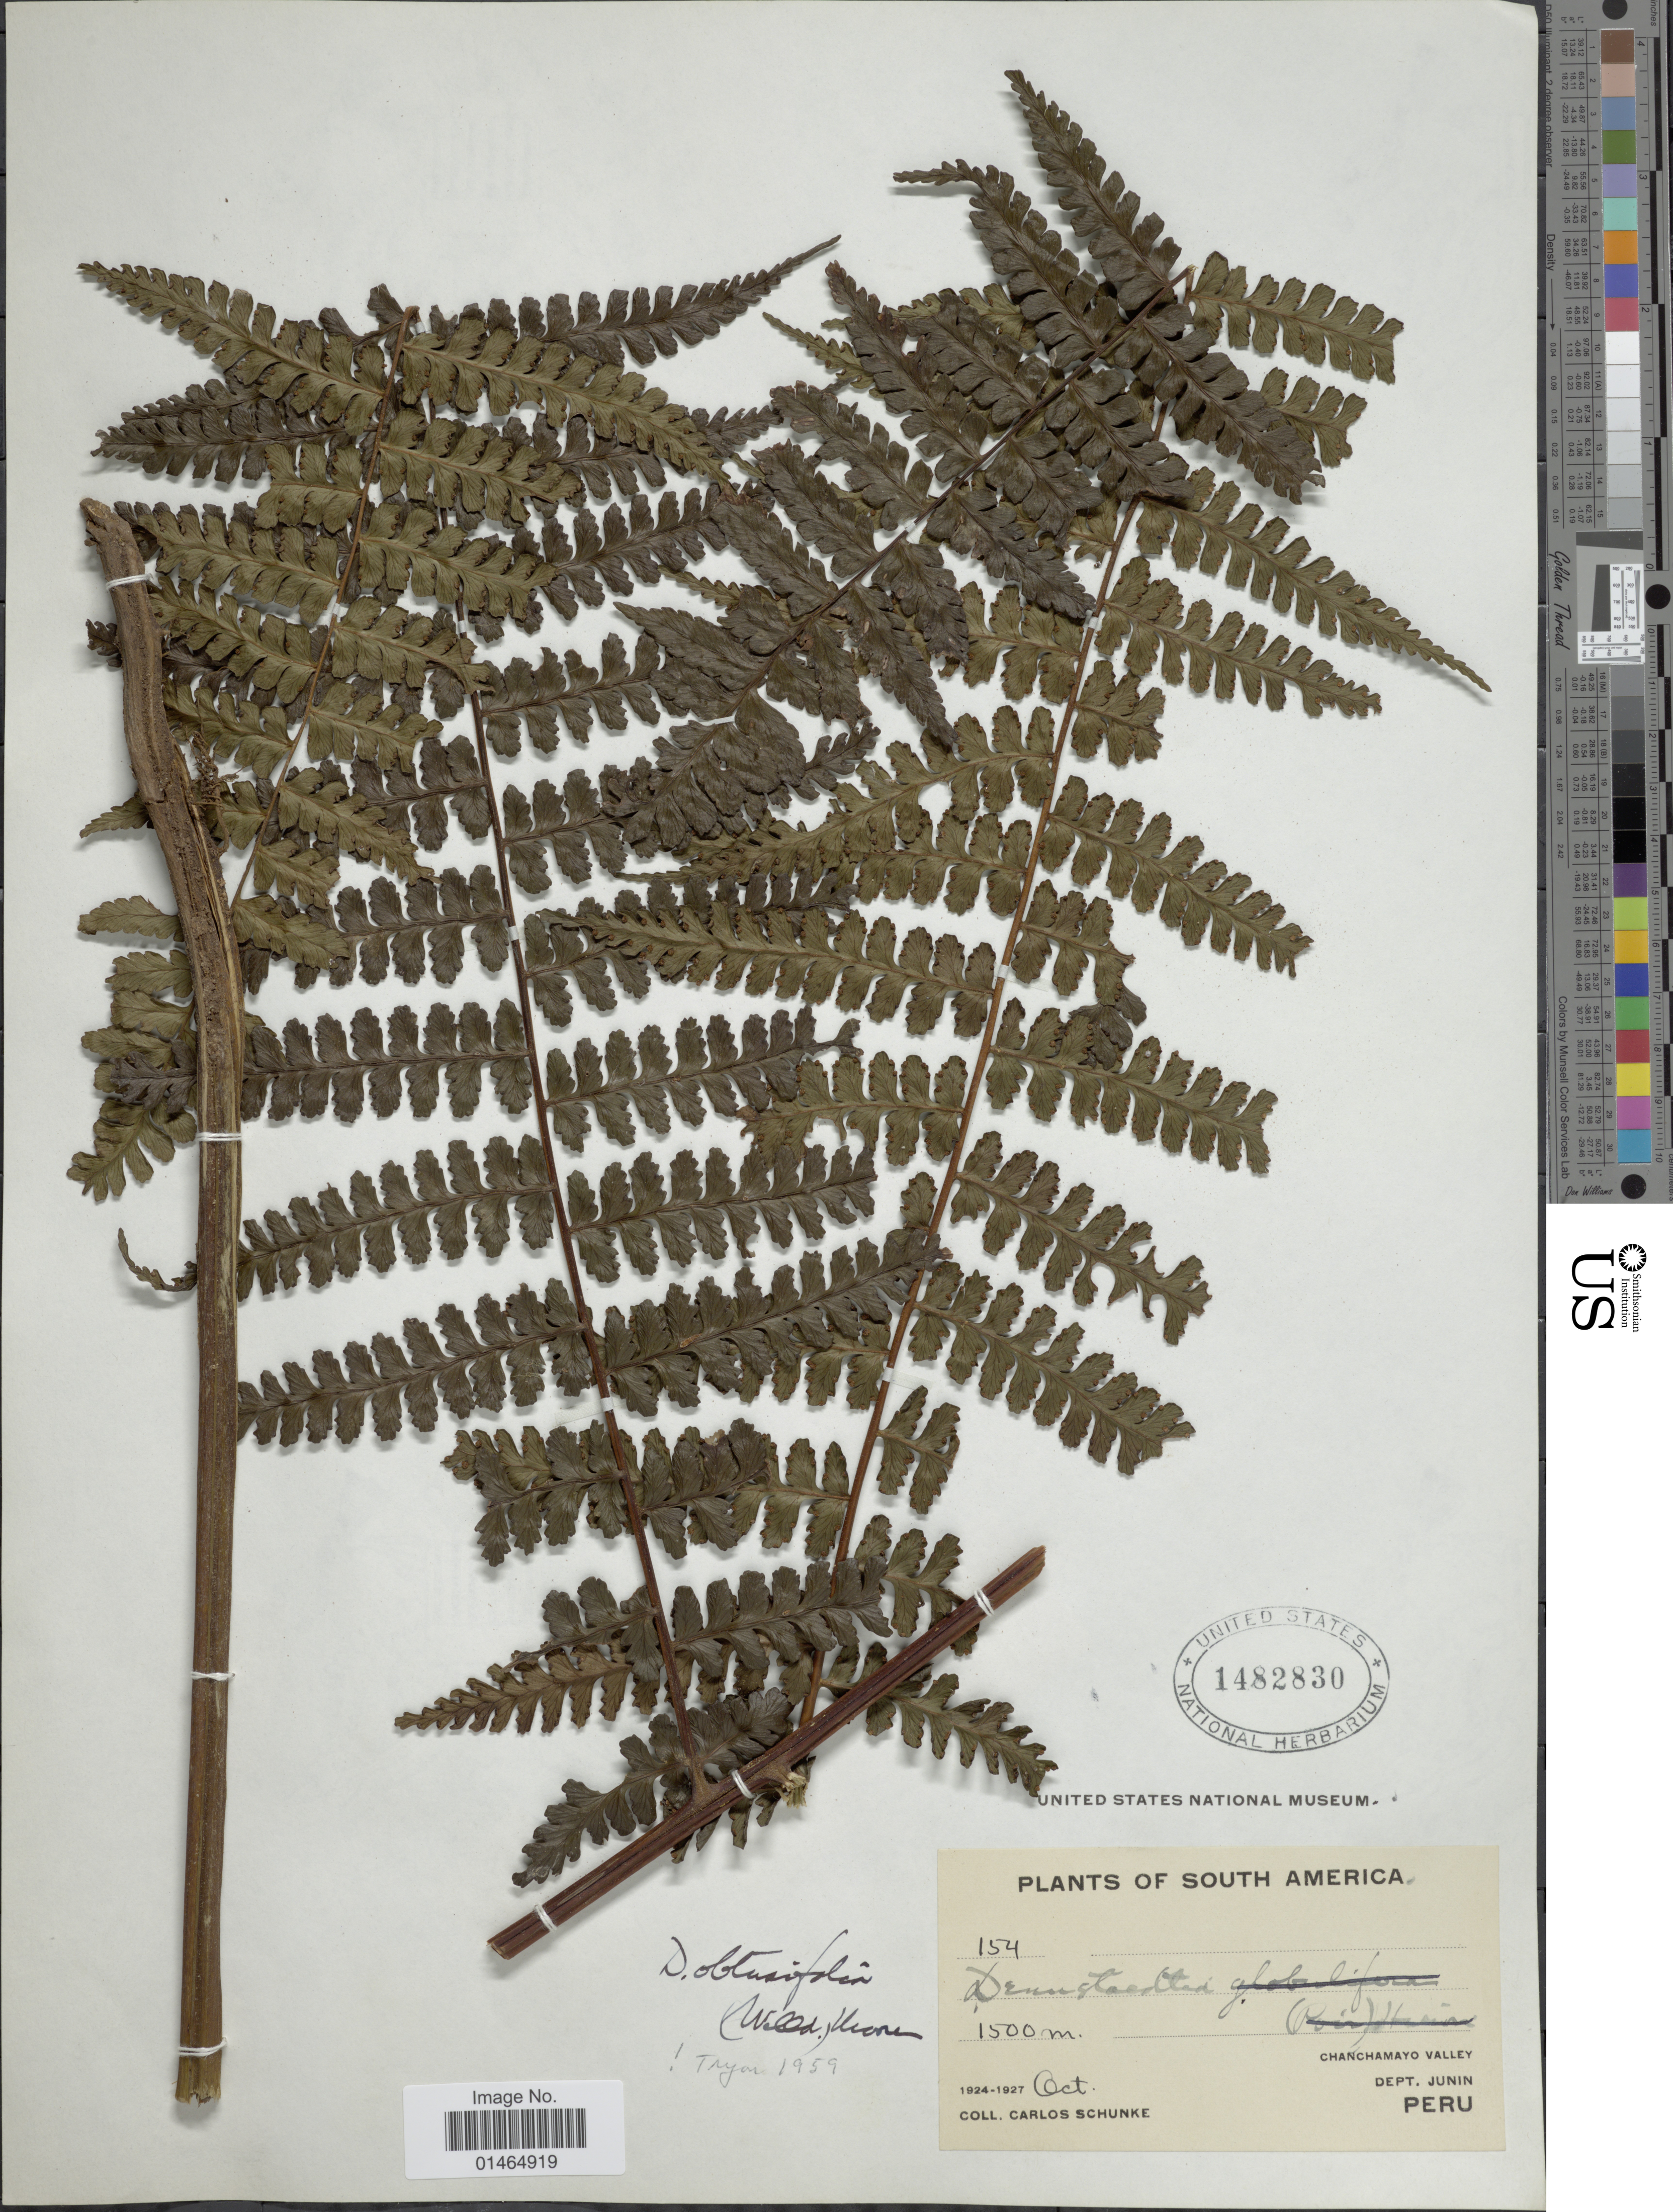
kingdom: Plantae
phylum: Tracheophyta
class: Polypodiopsida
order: Polypodiales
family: Dennstaedtiaceae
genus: Dennstaedtia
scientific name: Dennstaedtia obtusifolia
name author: (Willd.) T. Moore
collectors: C. Schunke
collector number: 154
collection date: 1924-10/1927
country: Peru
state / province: Junín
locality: Chanchamayo Valley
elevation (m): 1500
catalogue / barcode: US 1482830